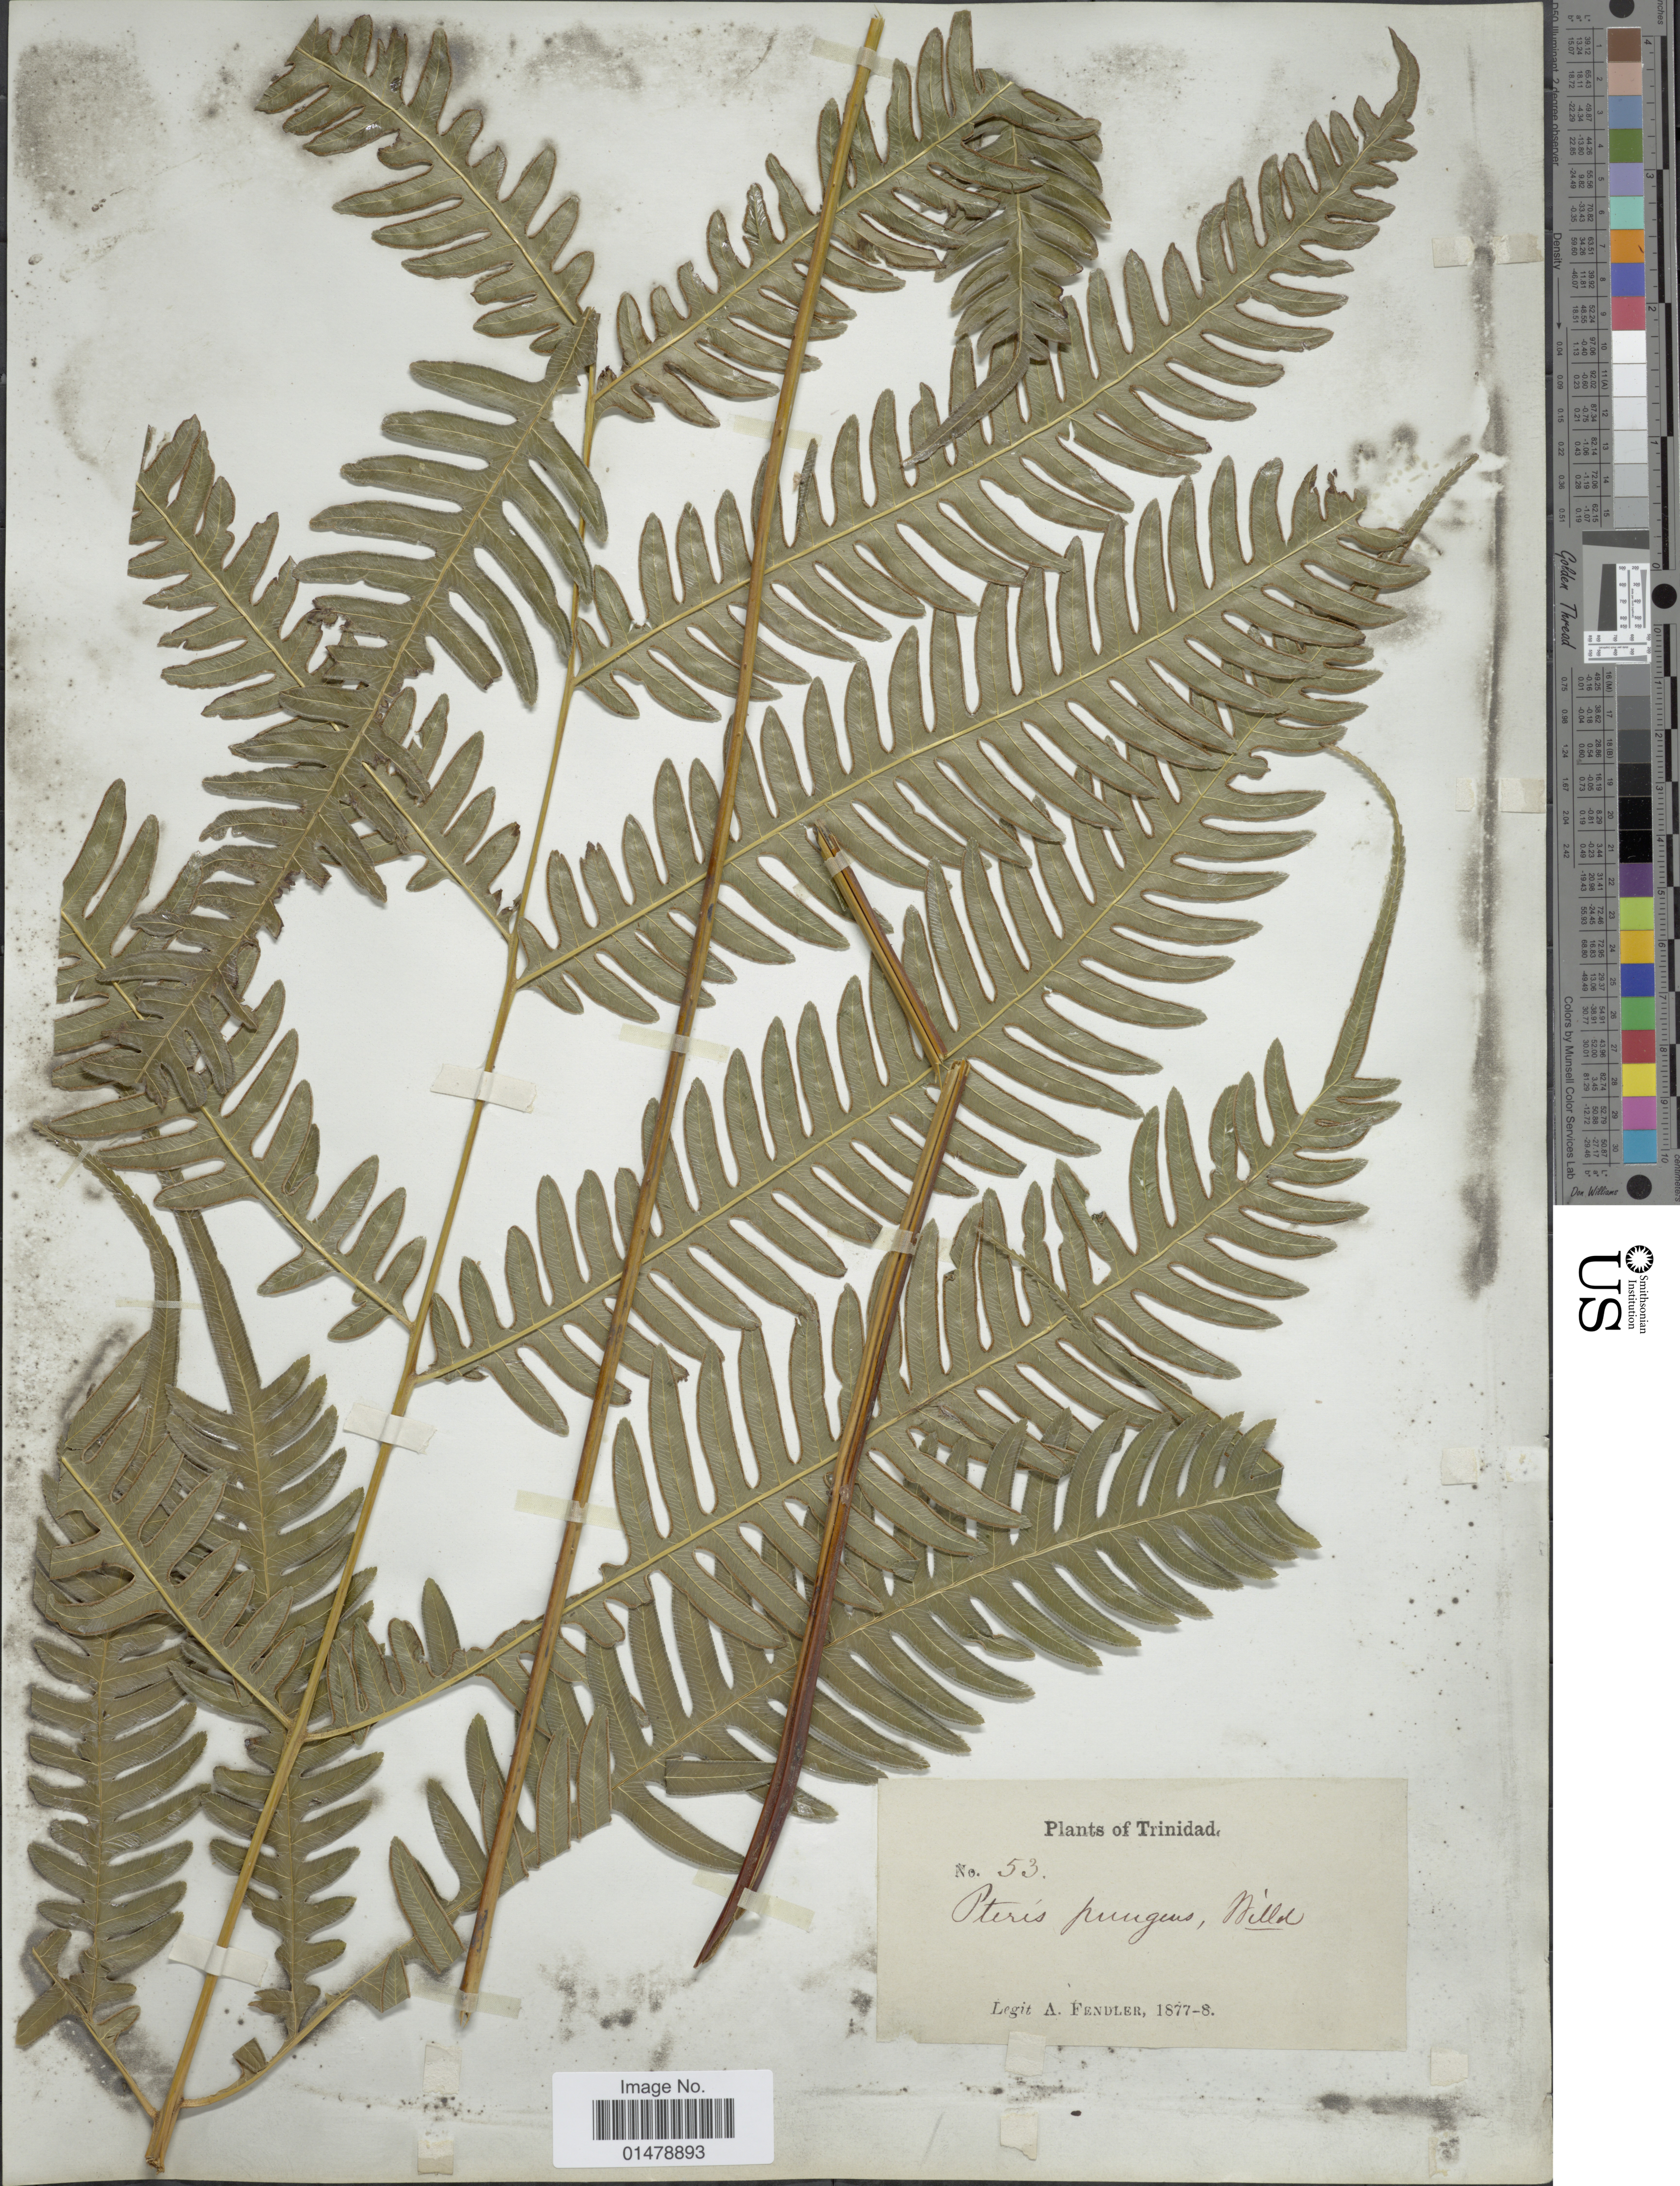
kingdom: Plantae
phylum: Tracheophyta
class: Polypodiopsida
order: Polypodiales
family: Pteridaceae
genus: Pteris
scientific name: Pteris pungens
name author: Willd.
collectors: A. Fendler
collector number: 53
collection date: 1877/1878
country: Trinidad and Tobago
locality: Trinidad.